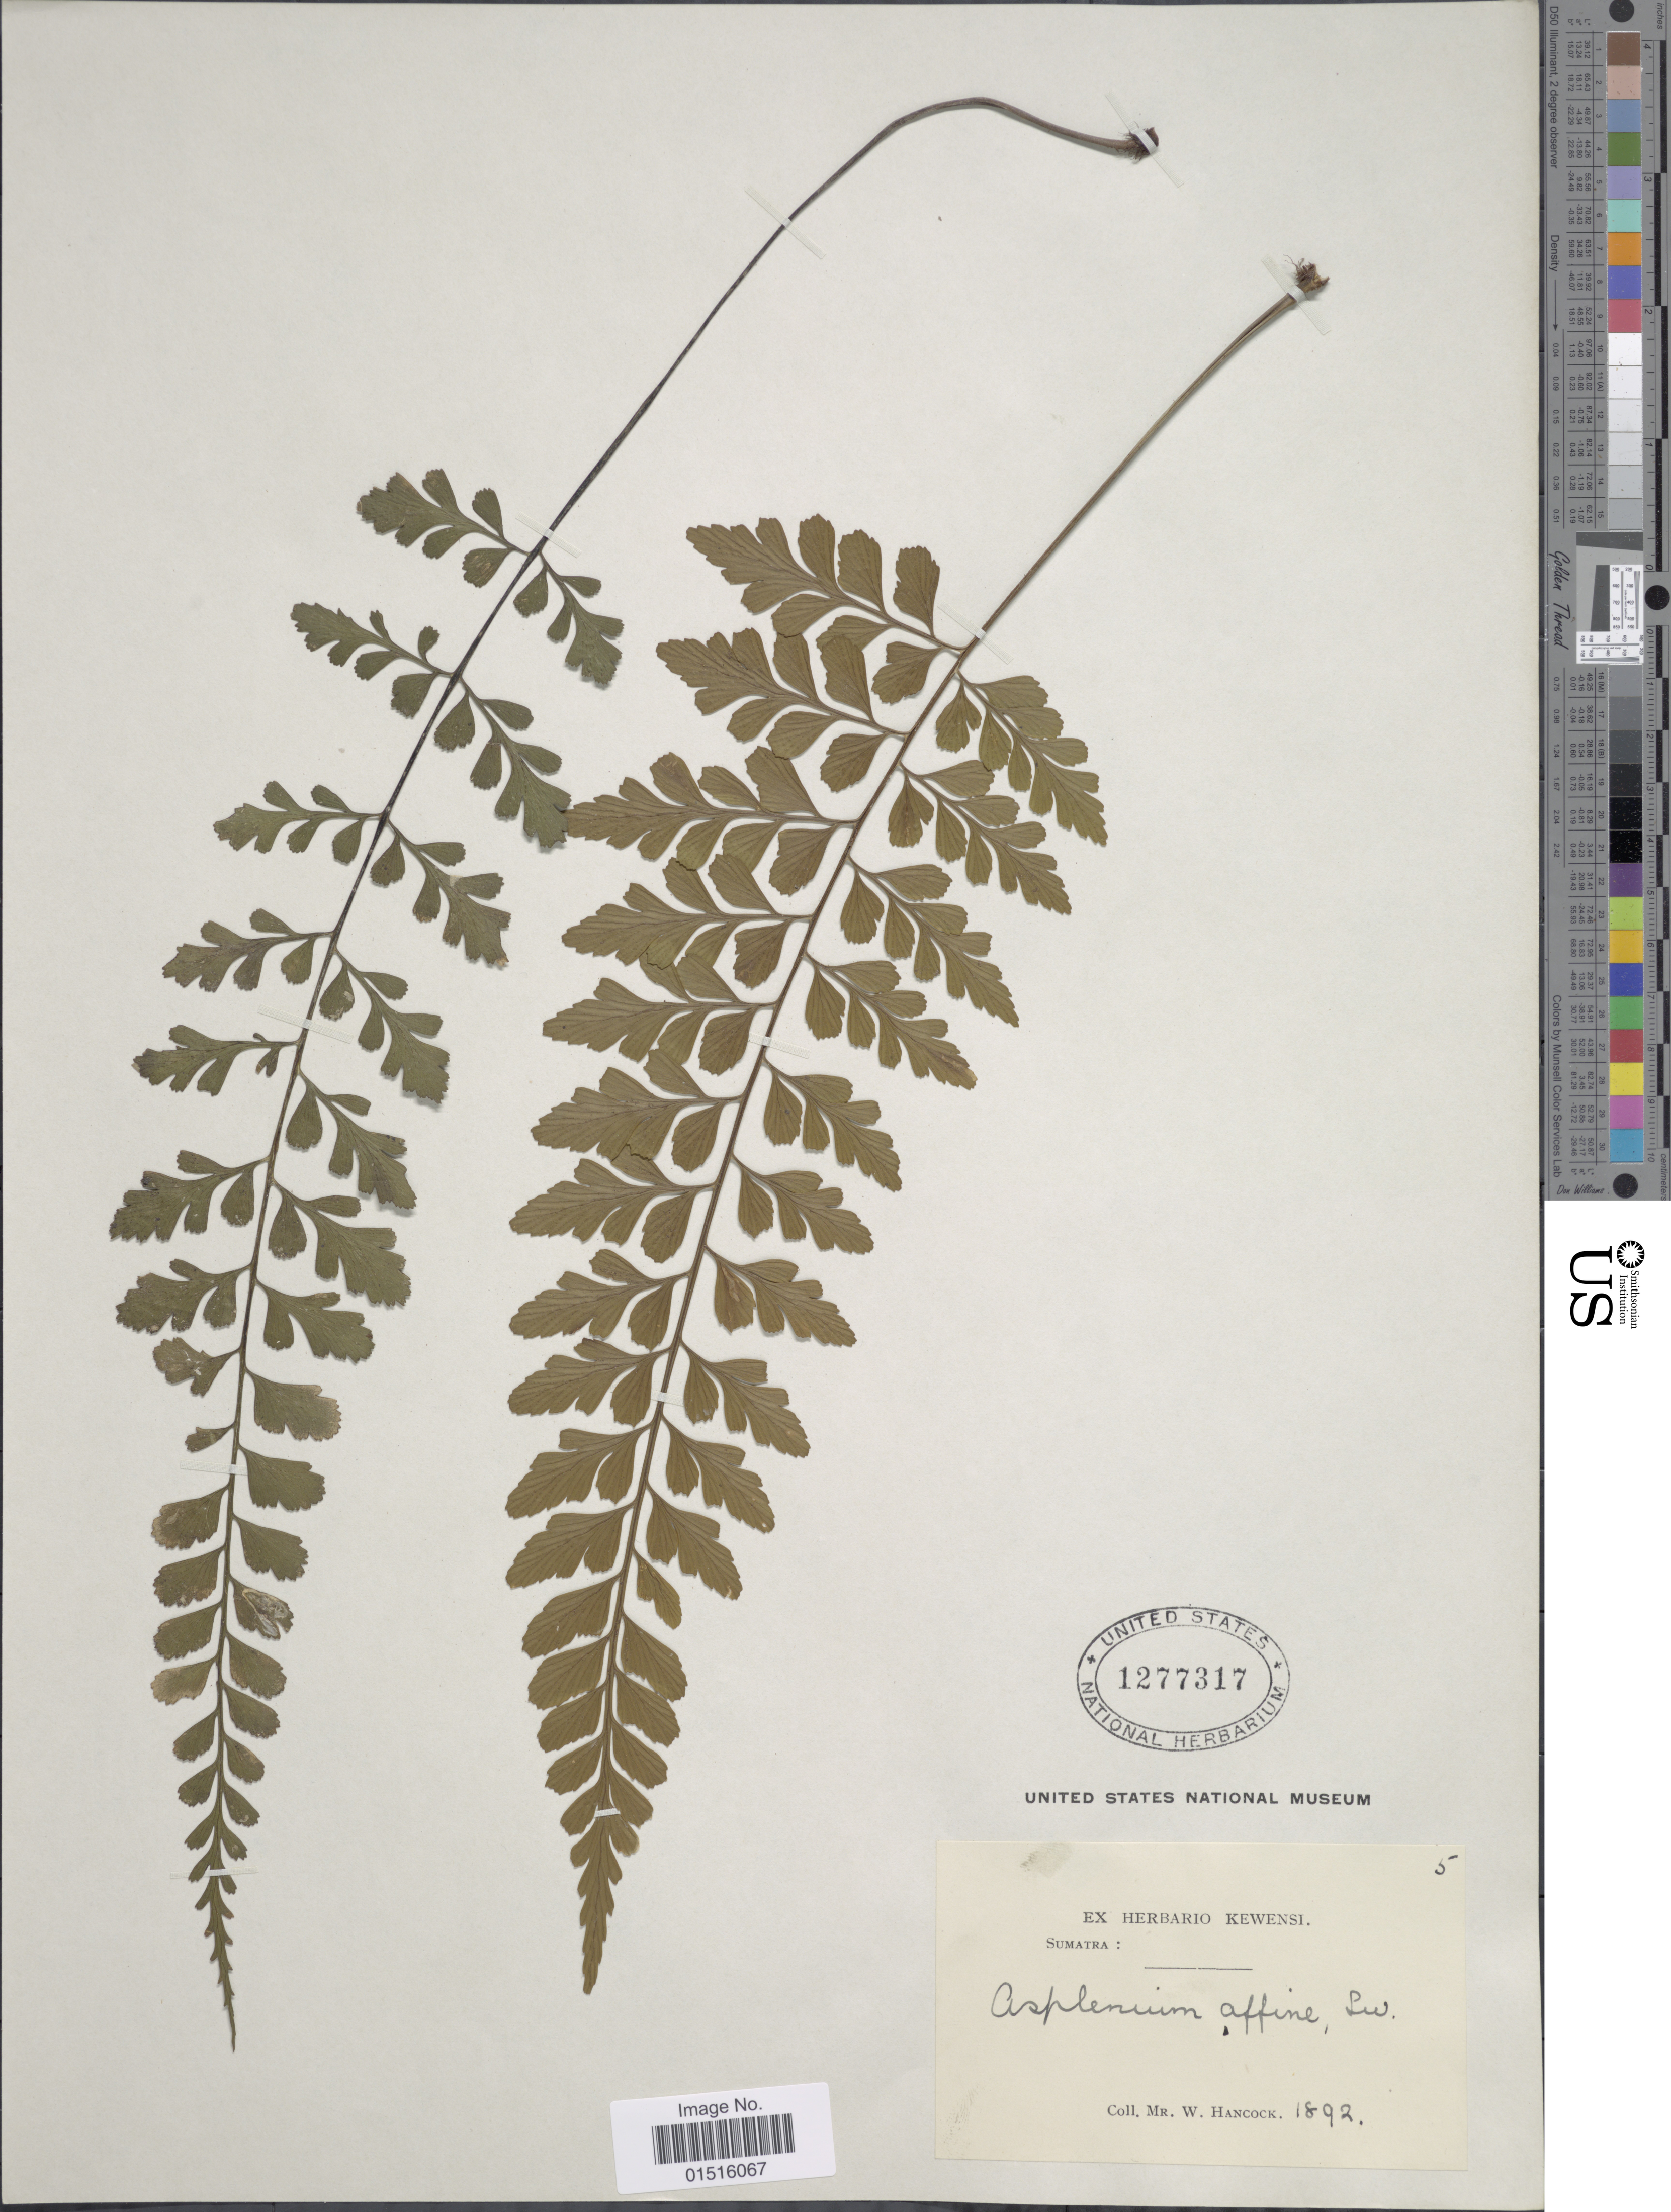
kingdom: Plantae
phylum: Tracheophyta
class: Polypodiopsida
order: Polypodiales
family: Aspleniaceae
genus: Asplenium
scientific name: Asplenium affine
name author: Sw.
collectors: W. Hancock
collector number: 5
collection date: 1892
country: Indonesia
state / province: Sumatra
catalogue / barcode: US 1277317